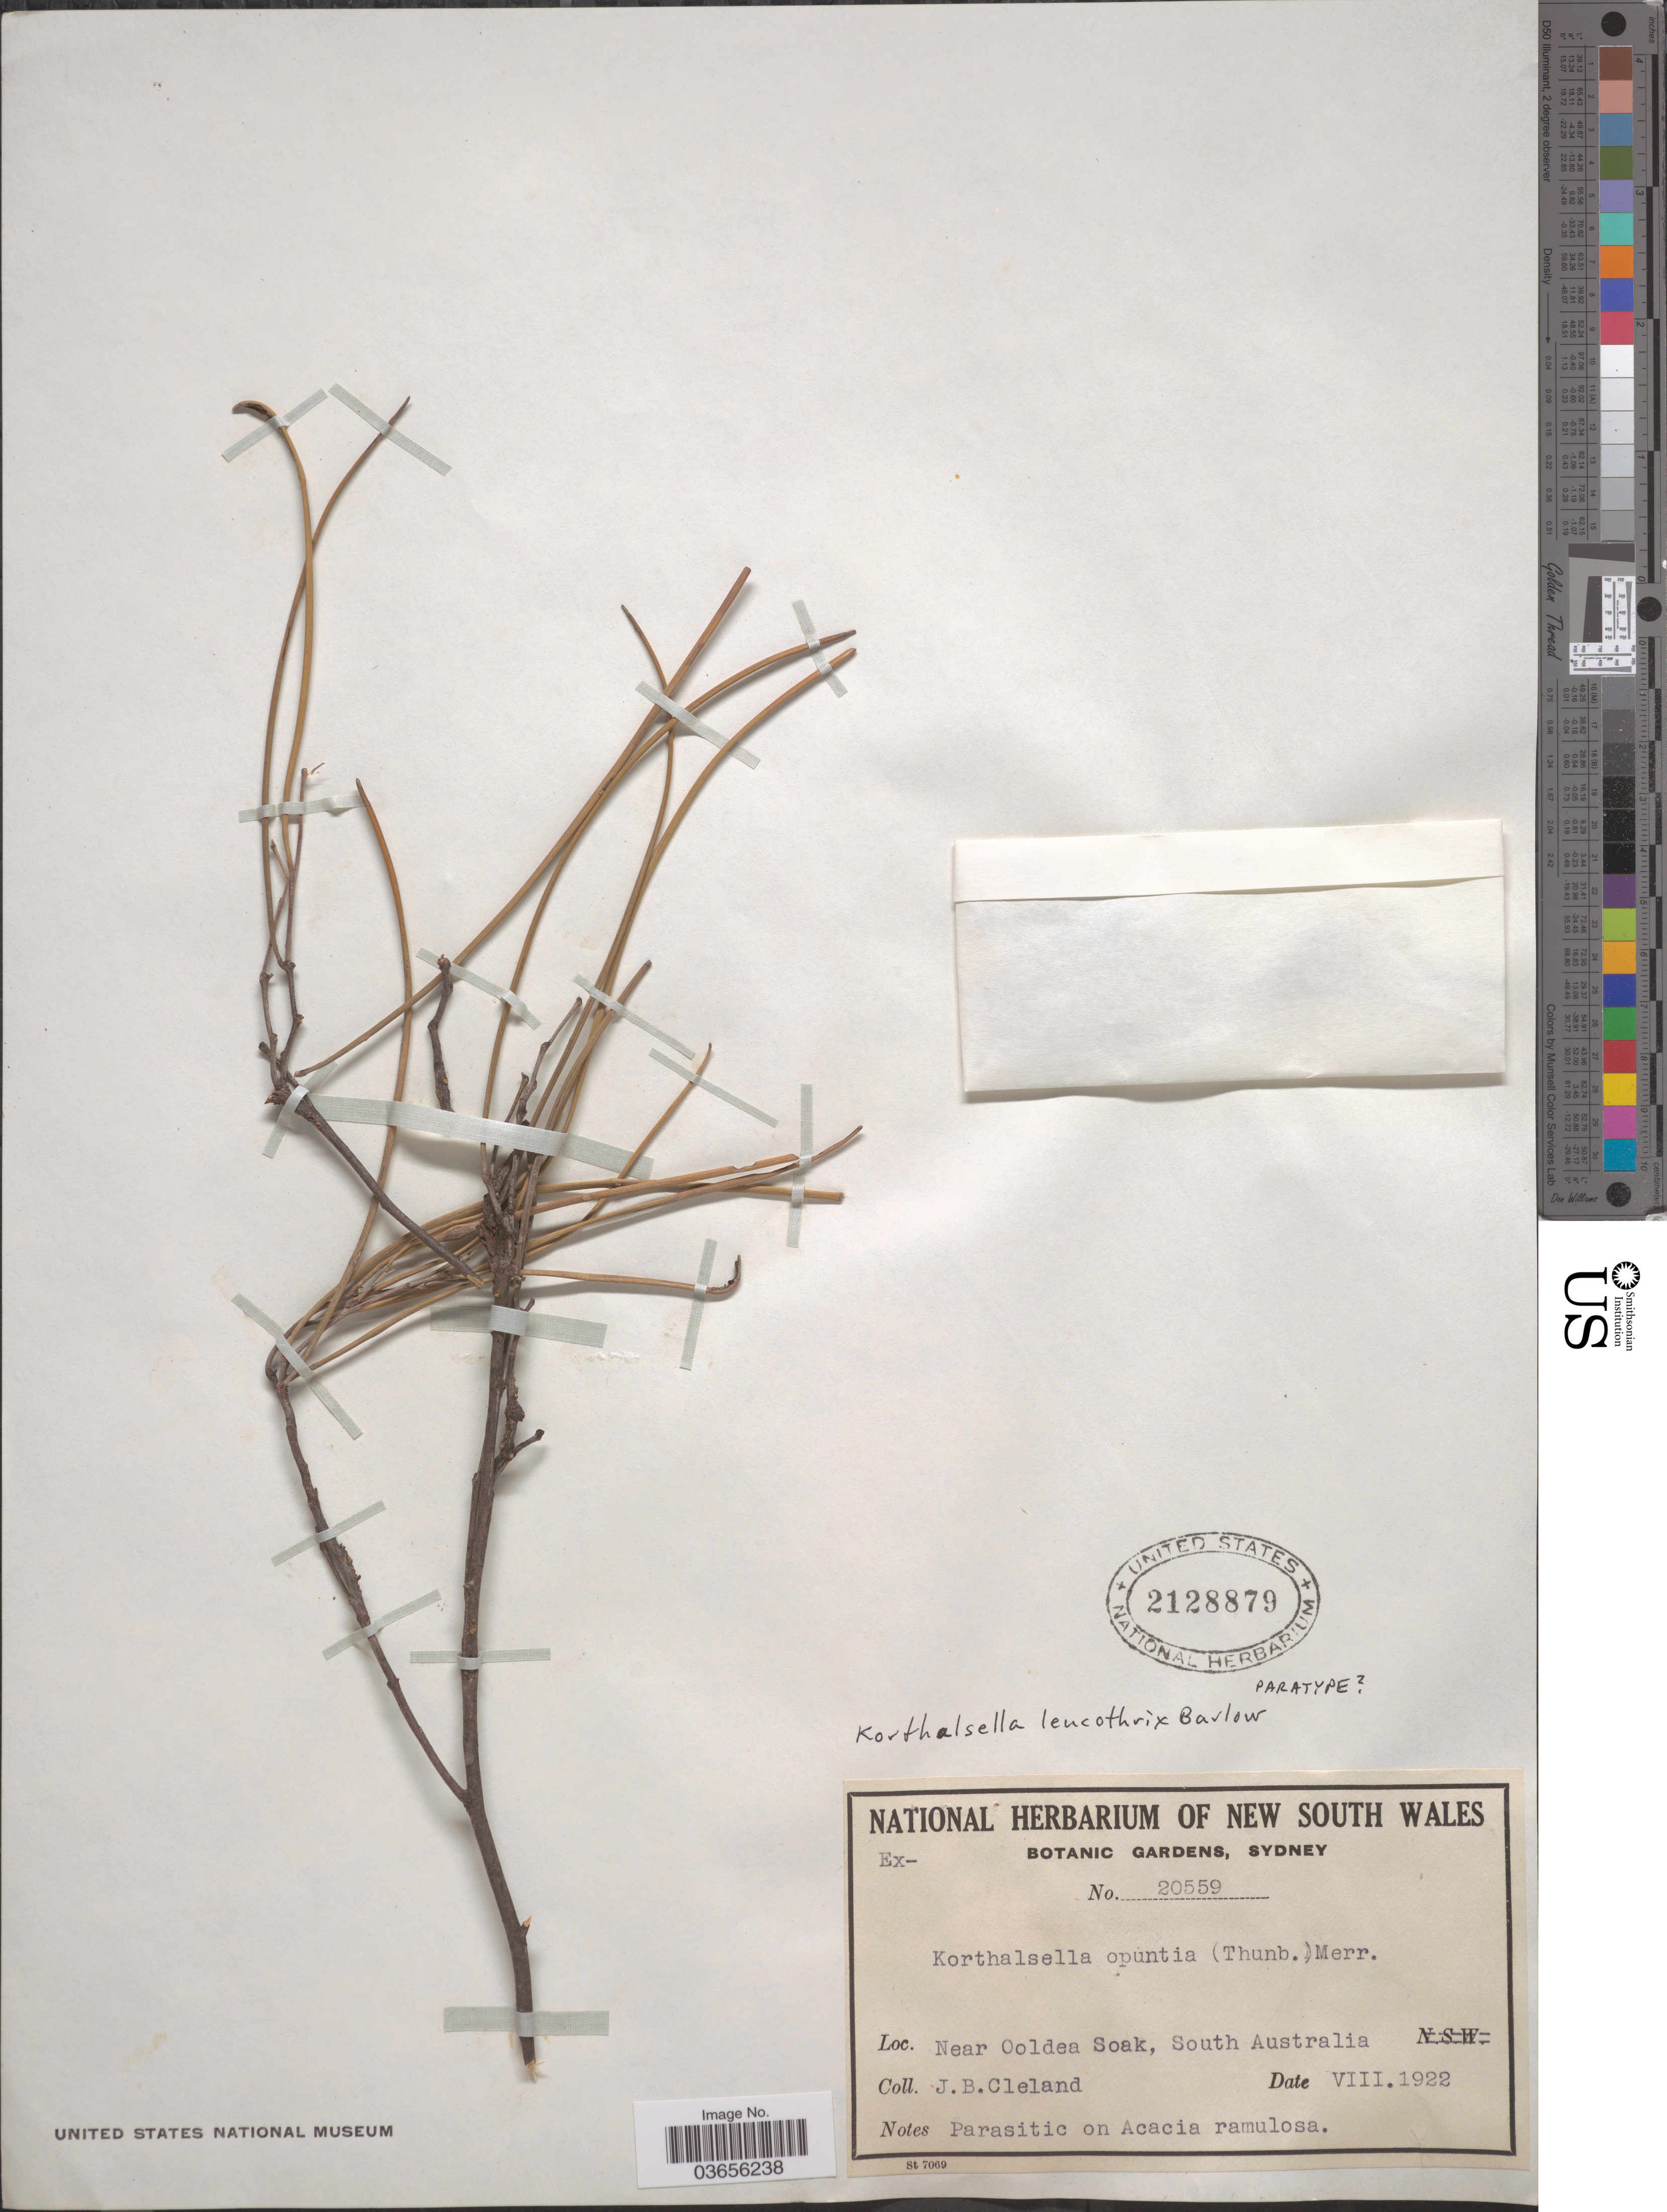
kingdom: Plantae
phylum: Tracheophyta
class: Magnoliopsida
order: Santalales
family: Viscaceae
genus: Korthalsella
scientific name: Korthalsella leucothrix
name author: Barlow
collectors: J. Cleland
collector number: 20559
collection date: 1922-08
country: Australia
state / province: South Australia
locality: Near Ooldea Soak.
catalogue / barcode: US 2128879